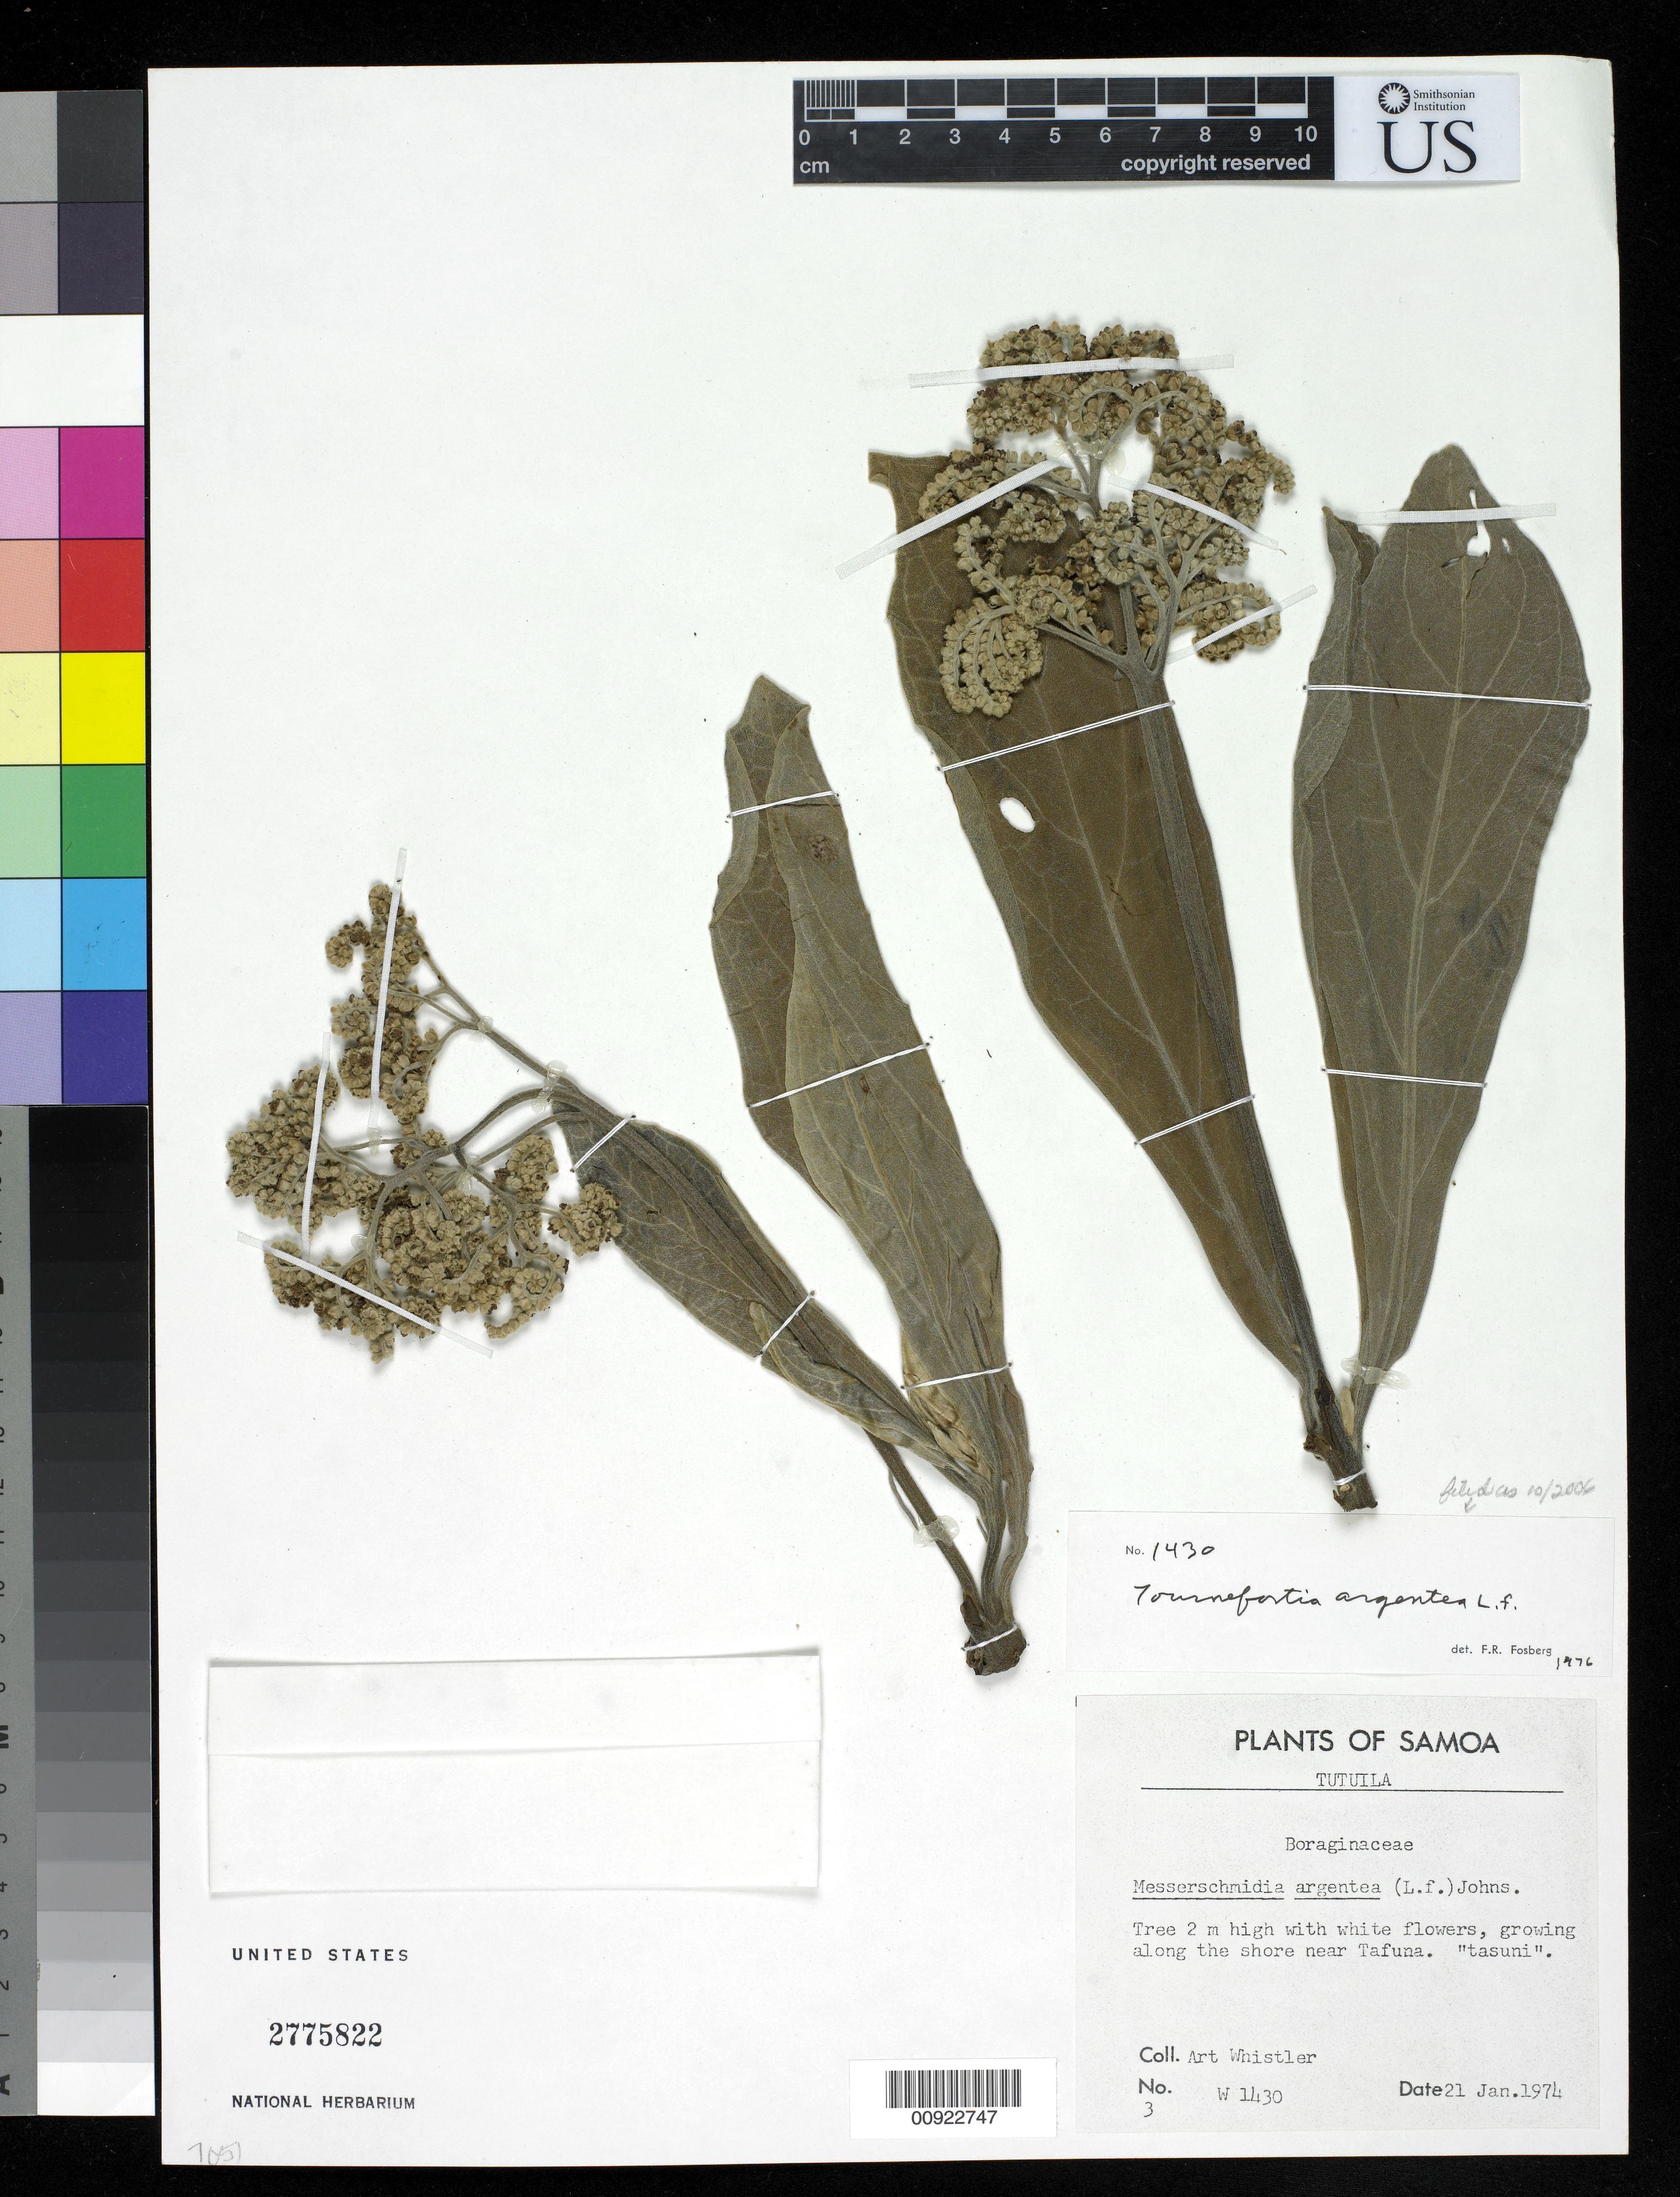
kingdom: Plantae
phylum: Tracheophyta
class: Magnoliopsida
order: Boraginales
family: Heliotropiaceae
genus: Heliotropium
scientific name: Heliotropium arboreum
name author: (Blanco) Mabberley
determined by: Wagner, W. L., (BOT), Smithsonian Institution - National Museum of Natural History (UNITED STATES)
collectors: A. Whistler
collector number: W 1430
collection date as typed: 21 Jan 1974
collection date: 1974-01-21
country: American Samoa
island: Tutua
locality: along the shore near Tafuna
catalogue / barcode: US 2775822